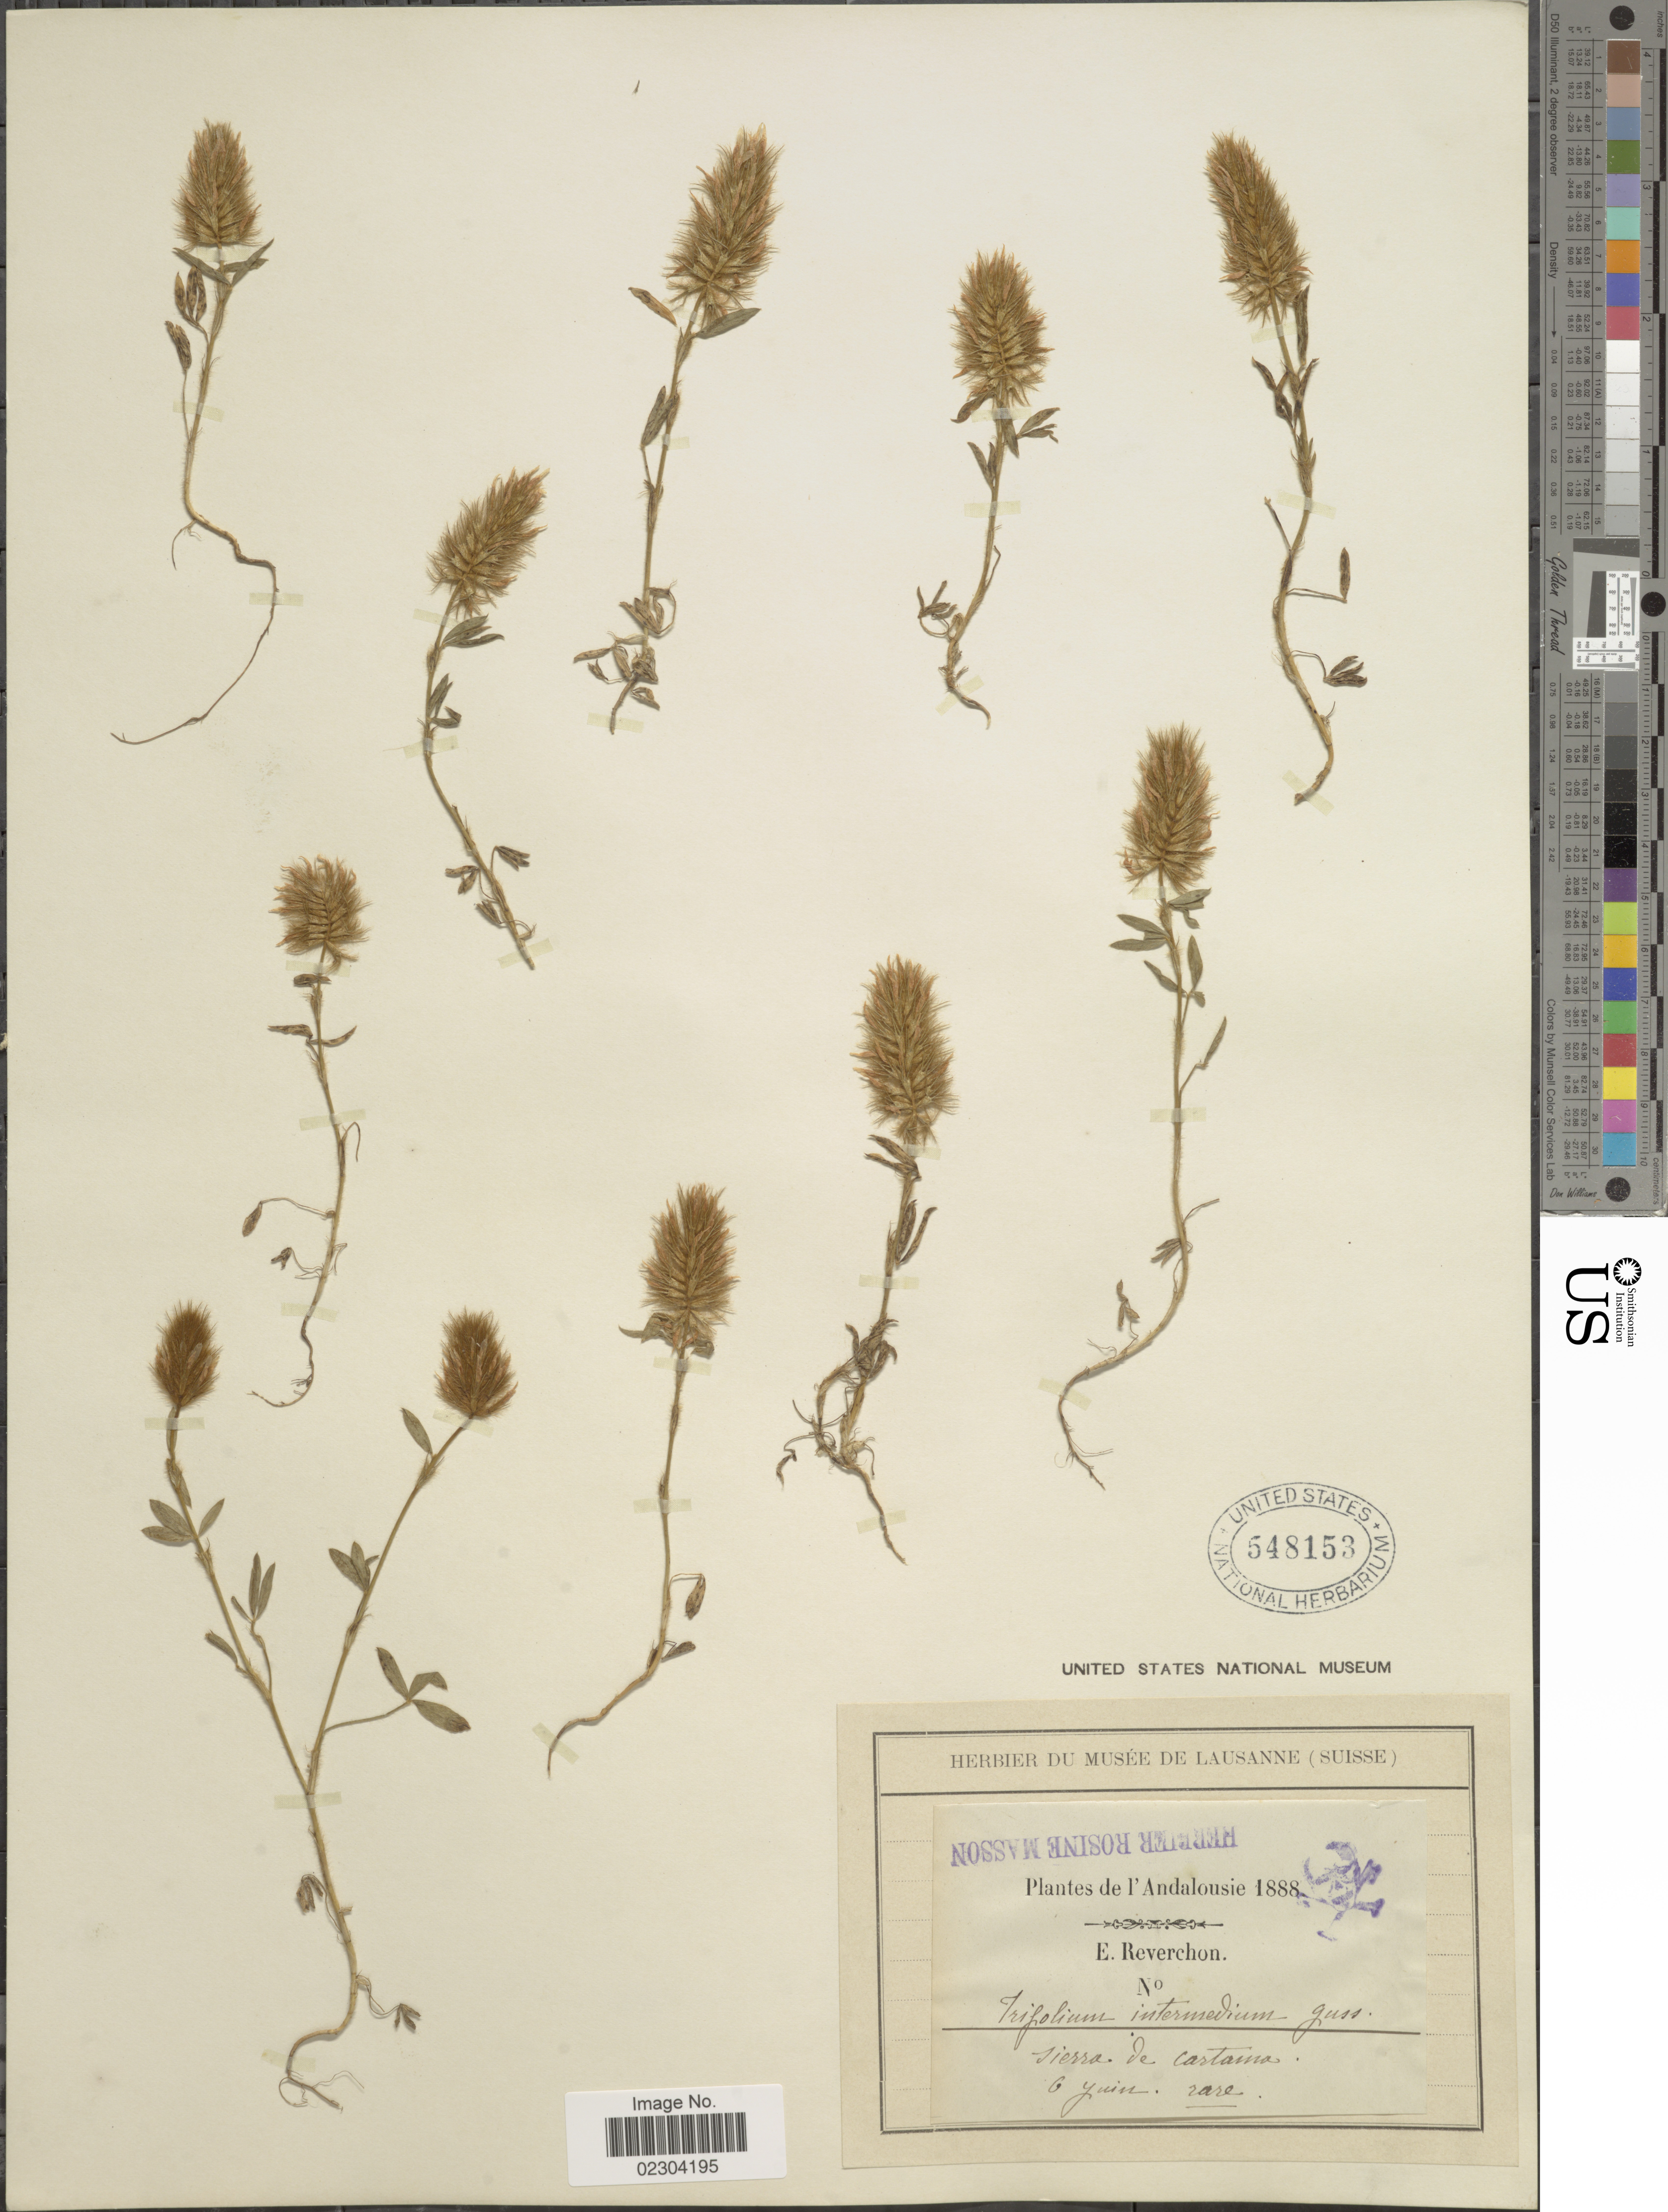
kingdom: Plantae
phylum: Tracheophyta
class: Magnoliopsida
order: Fabales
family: Fabaceae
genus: Trifolium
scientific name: Trifolium intermedium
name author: Gussone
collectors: E. Reverchon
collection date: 1888-06-06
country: Spain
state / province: Andalucia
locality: Andalousie, Sierra de Cartama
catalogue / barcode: US 548153